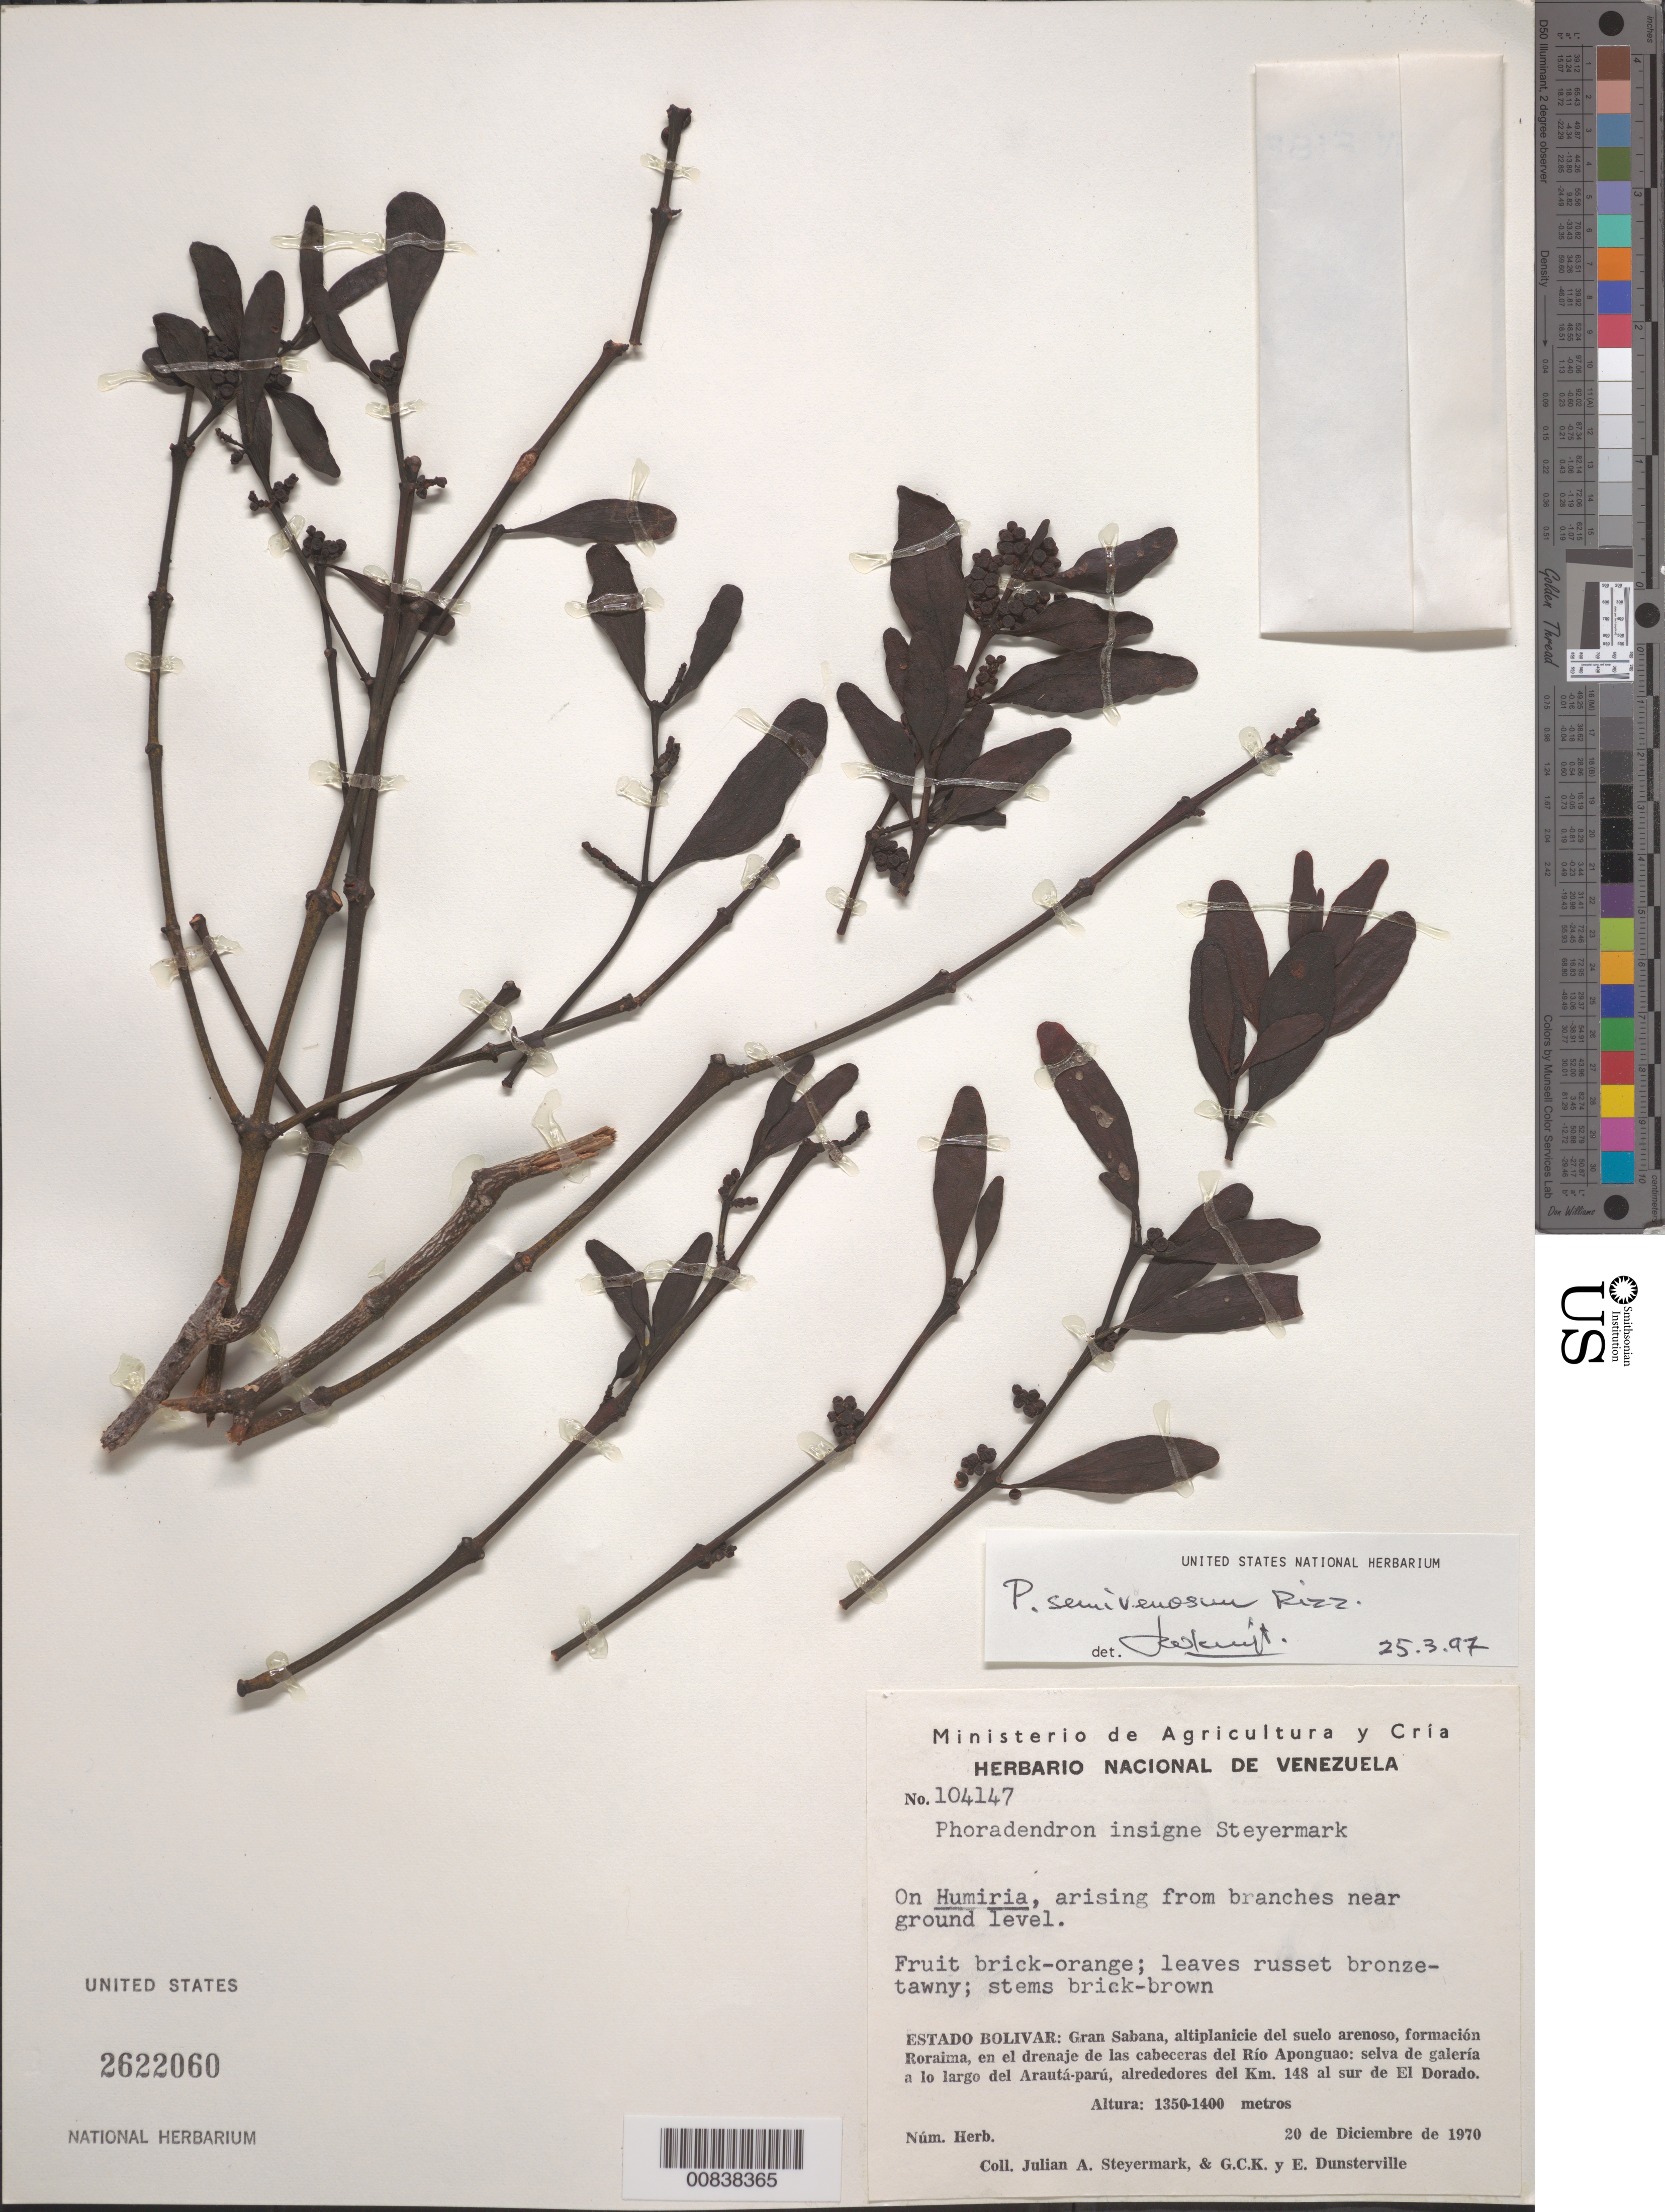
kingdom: Plantae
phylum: Tracheophyta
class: Magnoliopsida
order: Santalales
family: Viscaceae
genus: Phoradendron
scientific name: Phoradendron semivenosum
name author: Rizzini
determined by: Kuijt, Job, (CANADA)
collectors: J. Steyermark, G. C. K. Dunsterville & E. Dunsterville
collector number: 104147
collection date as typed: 20-Dec-70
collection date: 1970-12-20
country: Venezuela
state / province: Bolívar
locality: Gran Sabana, formacion Roraima, Río Aponguao; a lo largo del Arautá-parú, alrededores del km 148 al sur de El Dorado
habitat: On Humiria, arising from branches near ground level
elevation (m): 1350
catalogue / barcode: US 2622060